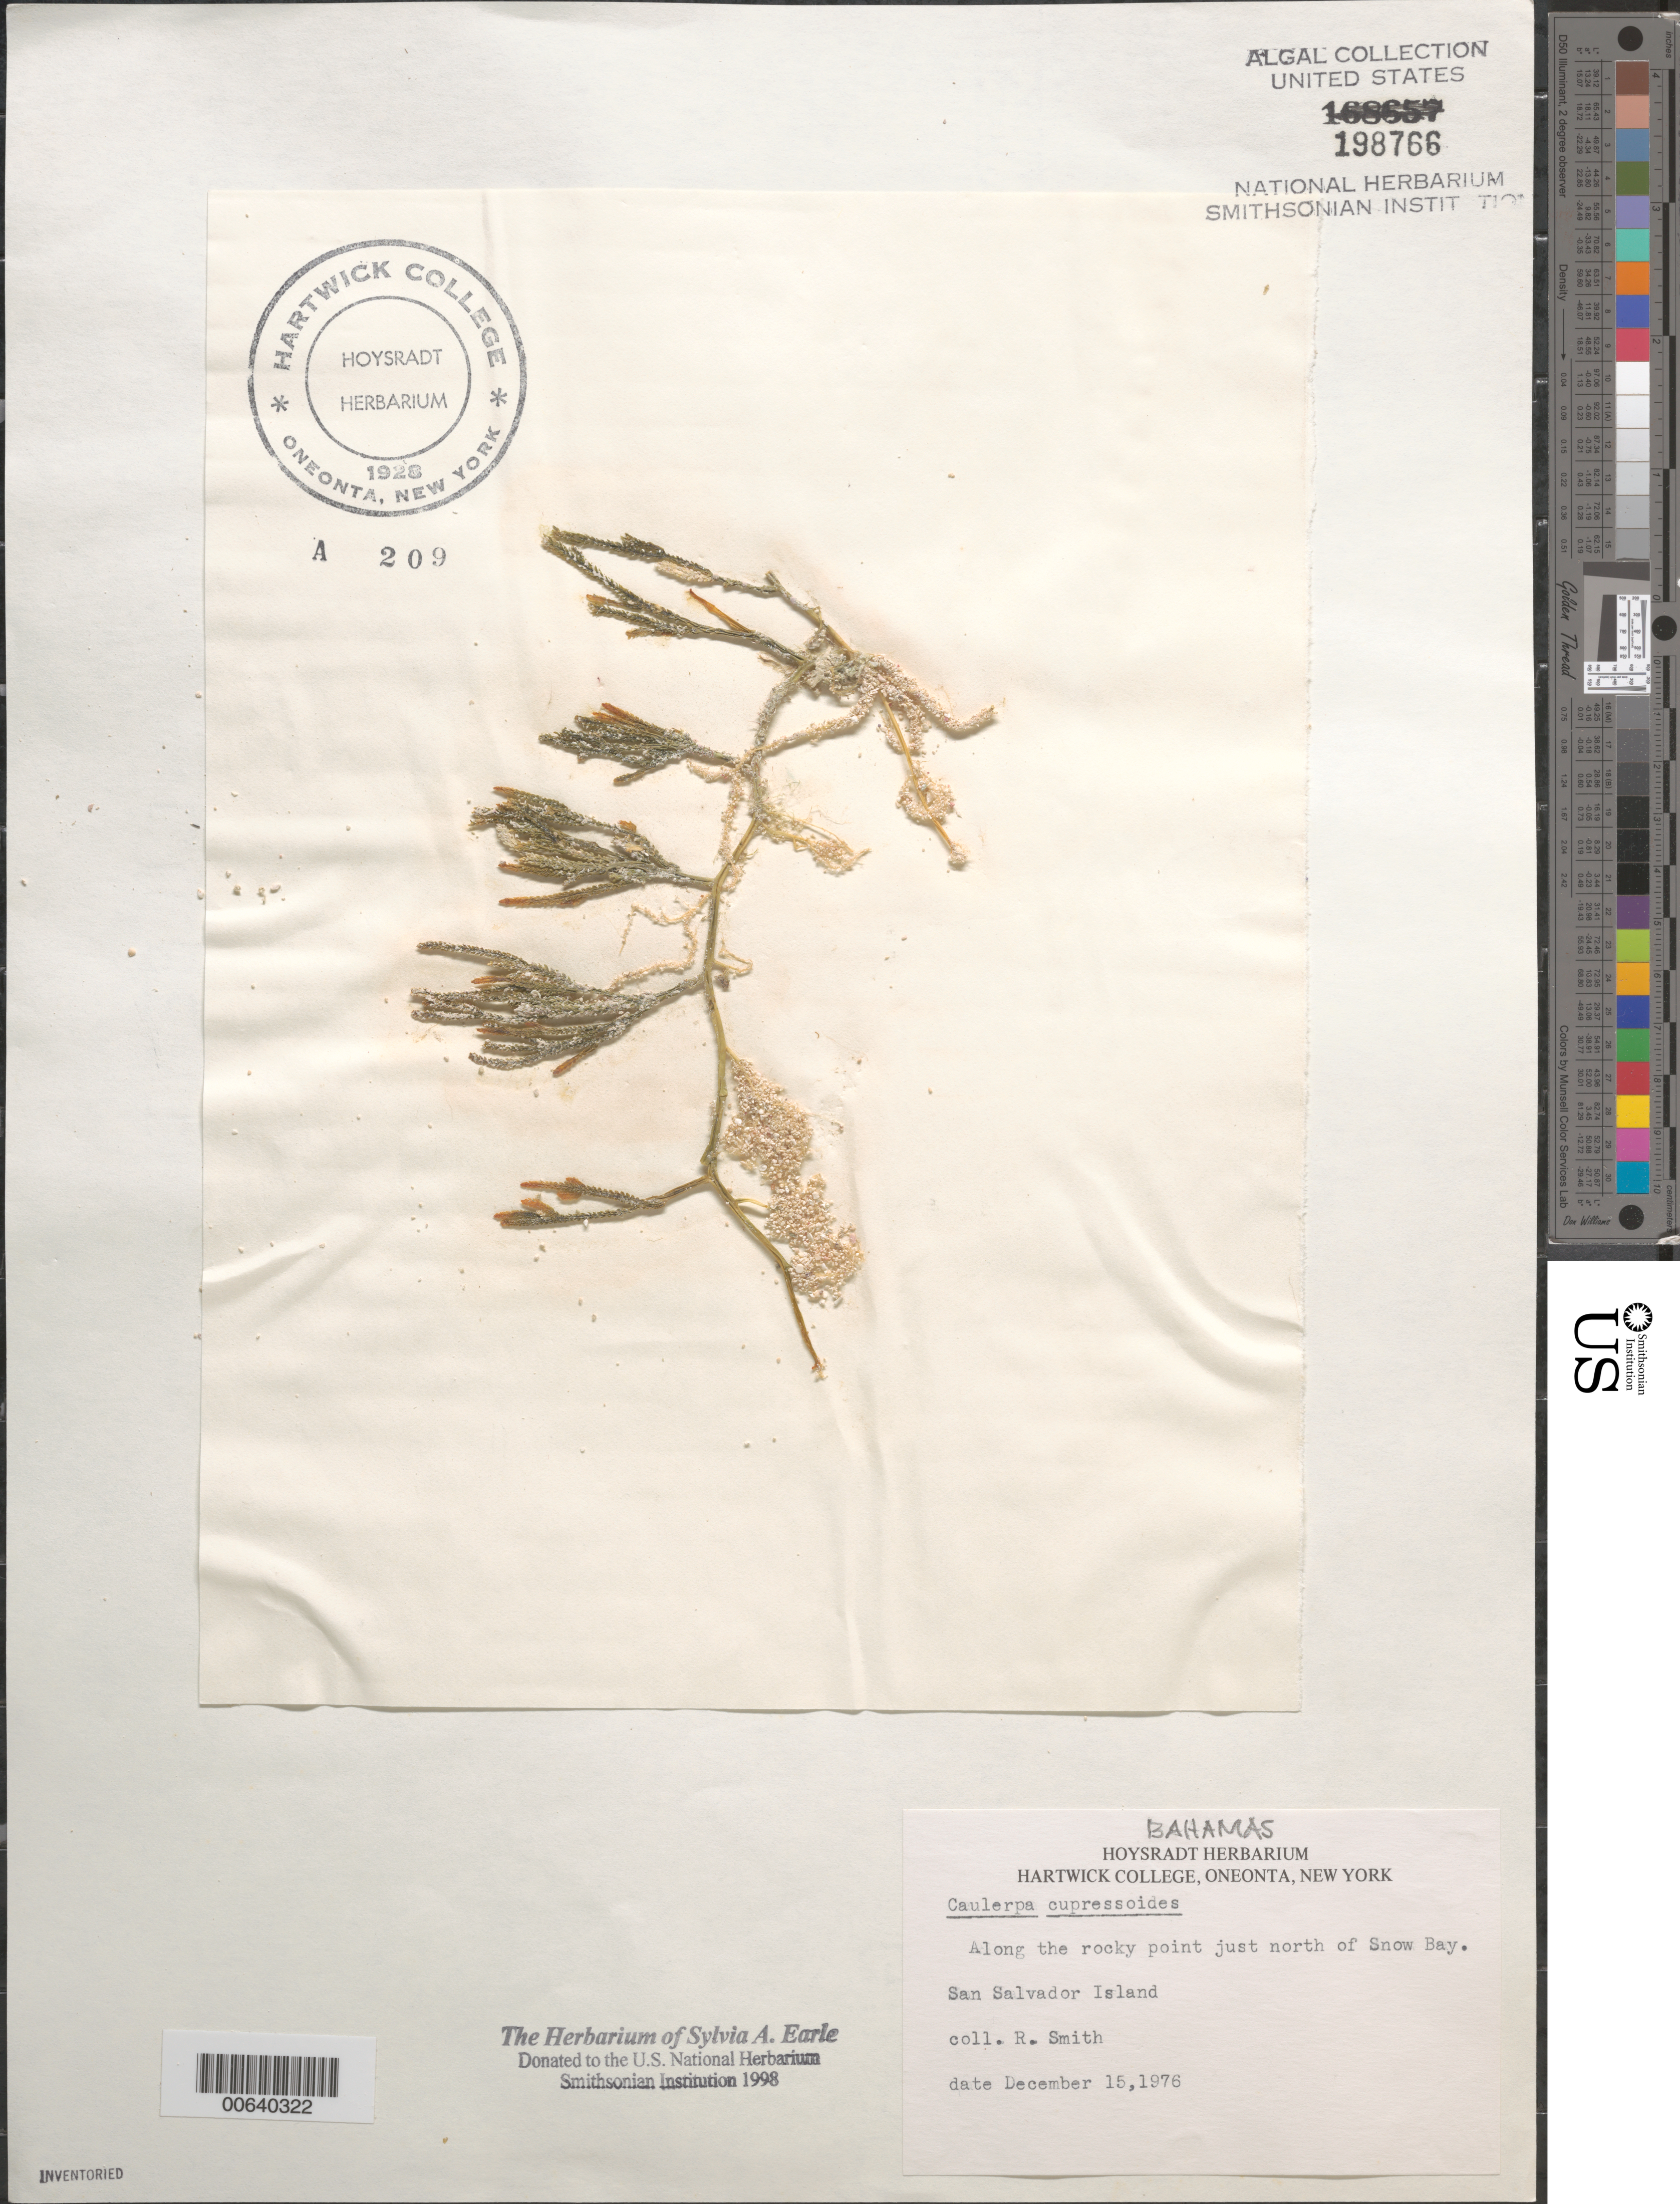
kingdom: Plantae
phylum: Chlorophyta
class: Ulvophyceae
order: Bryopsidales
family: Caulerpaceae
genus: Caulerpa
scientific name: Caulerpa cupressoides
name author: (Vahl) C. Agardh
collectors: R. Smith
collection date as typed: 15 Dec 1976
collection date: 1976-12-15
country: Bahamas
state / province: San Salvador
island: San Salvador Island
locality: Rocky point just north of Snow Bay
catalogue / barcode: US 198766